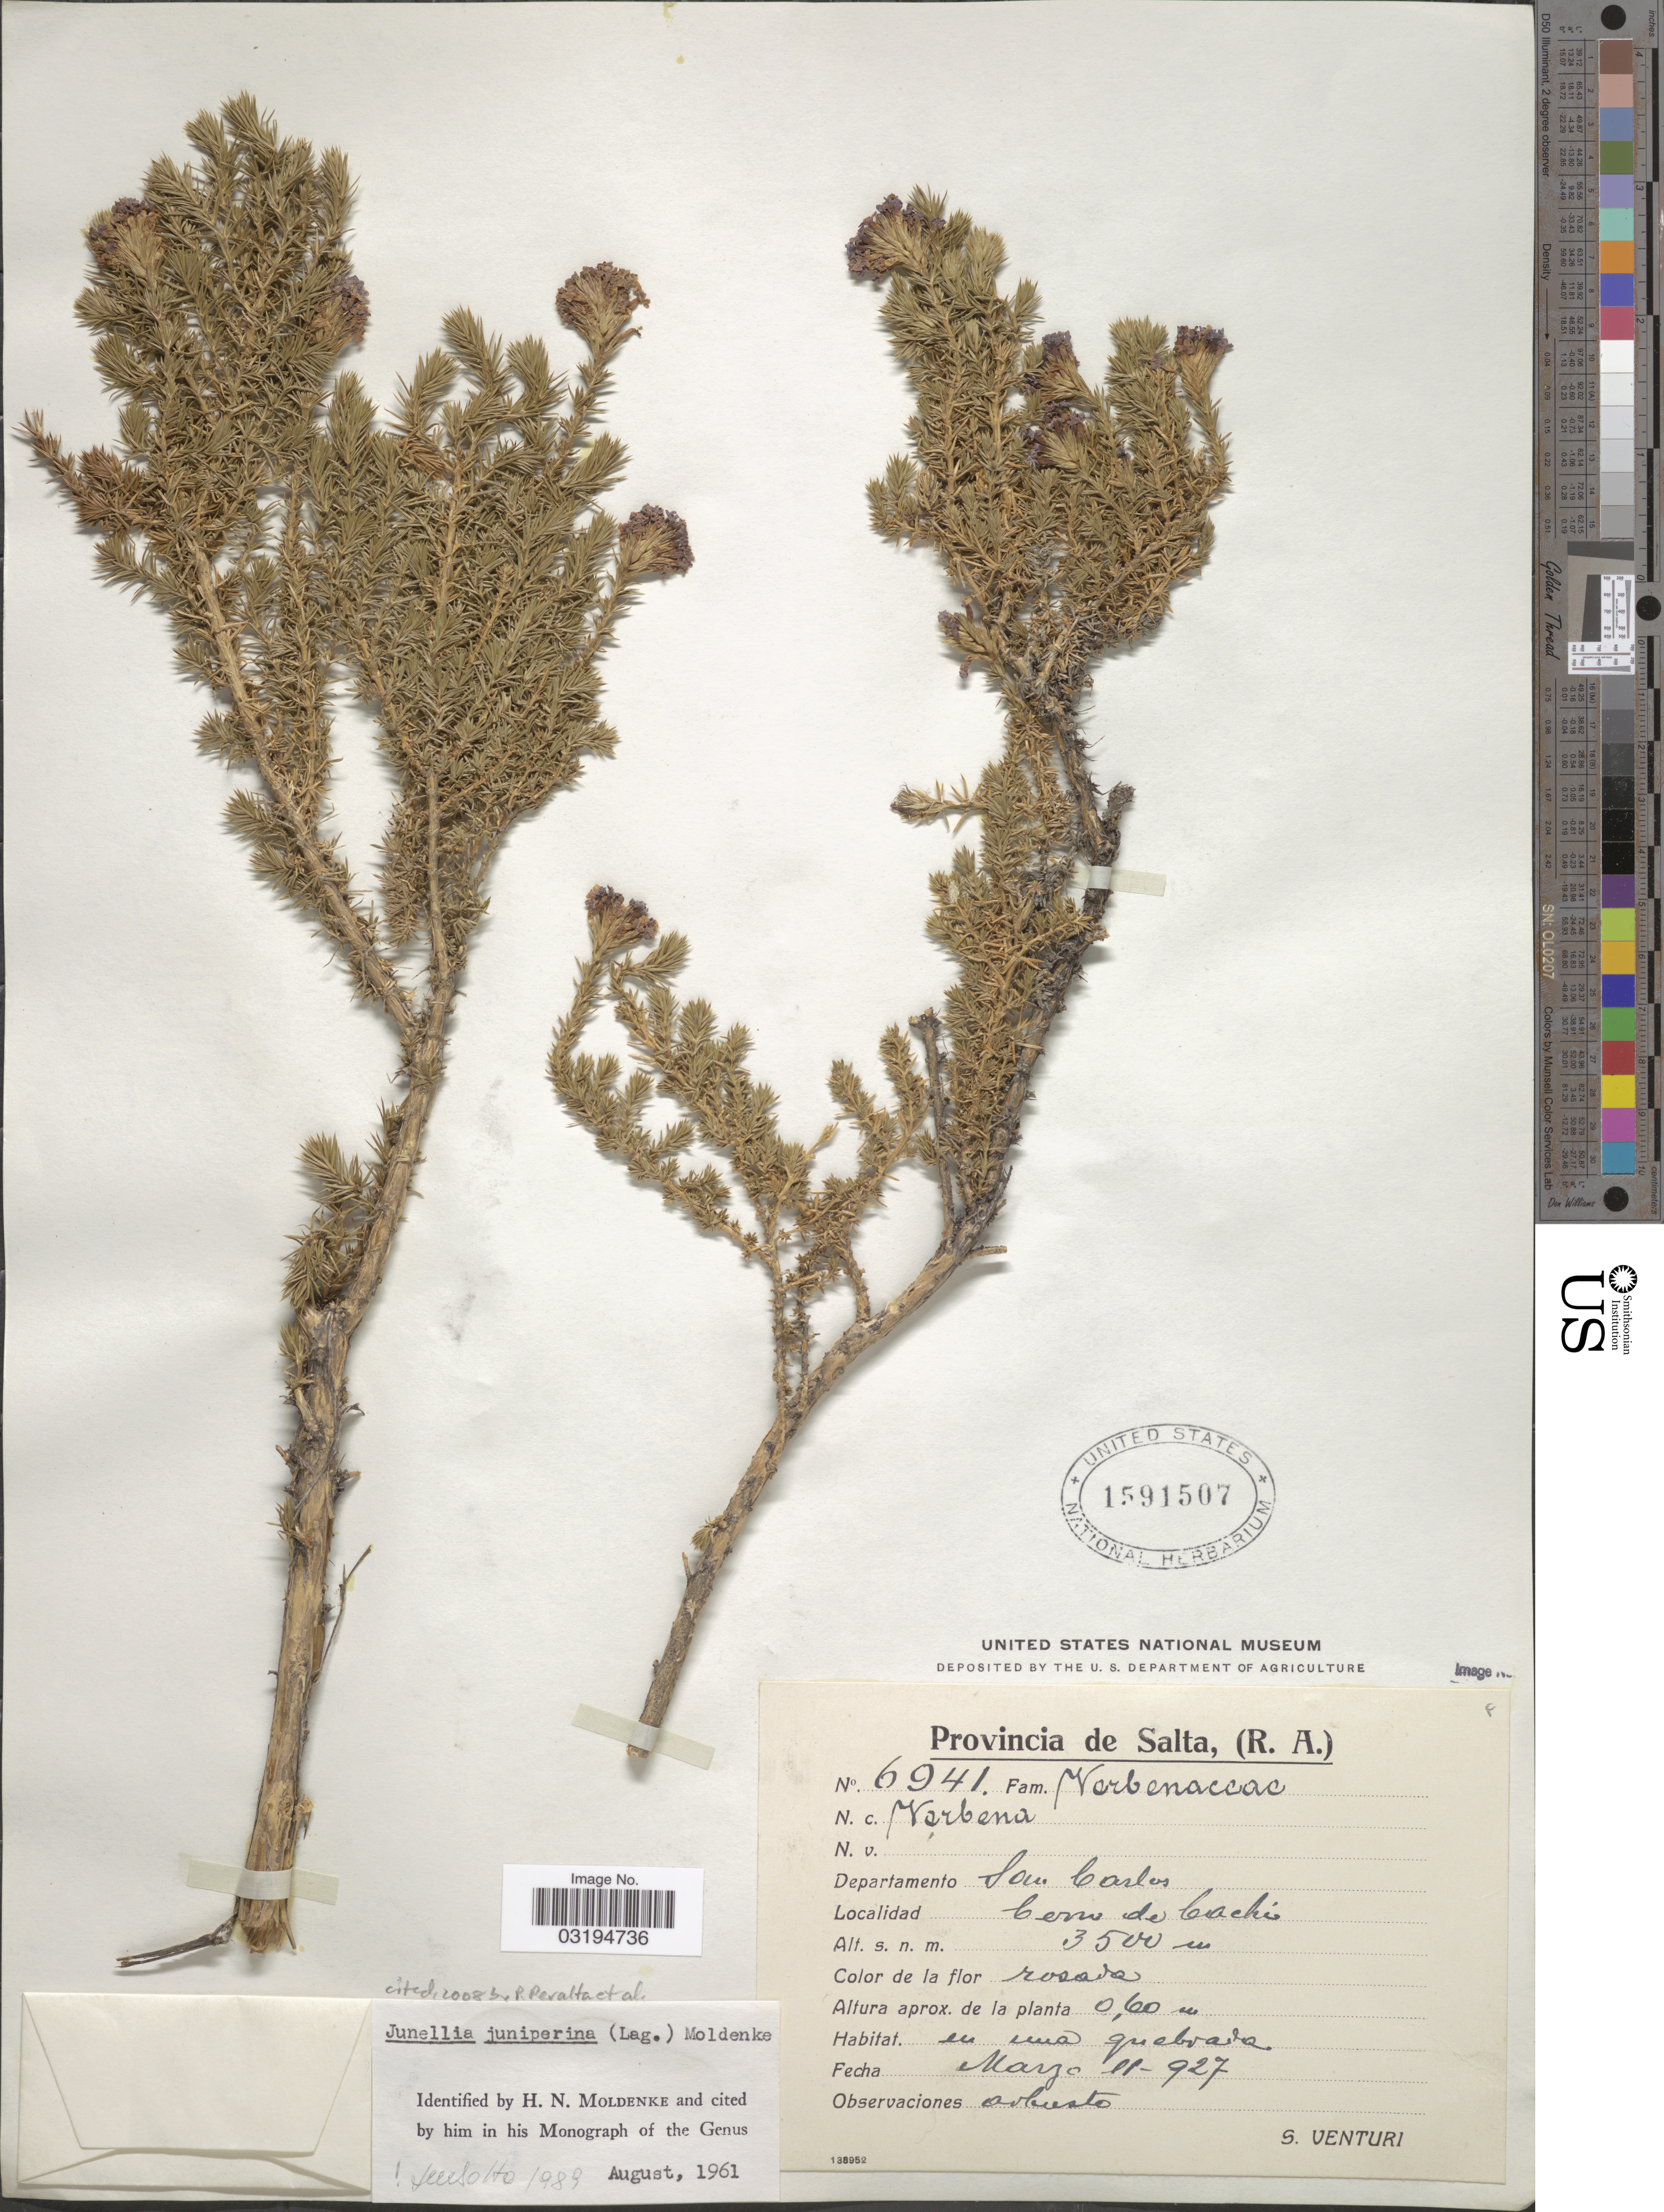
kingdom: Plantae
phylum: Tracheophyta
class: Magnoliopsida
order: Lamiales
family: Verbenaceae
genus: Junellia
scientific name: Junellia juniperina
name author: (Lag.) Moldenke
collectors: S. Venturi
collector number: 6941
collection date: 1927-03-11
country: Argentina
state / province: Salta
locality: Departamento San Carlos. Cerro de Cachi.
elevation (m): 3500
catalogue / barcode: US 1591507